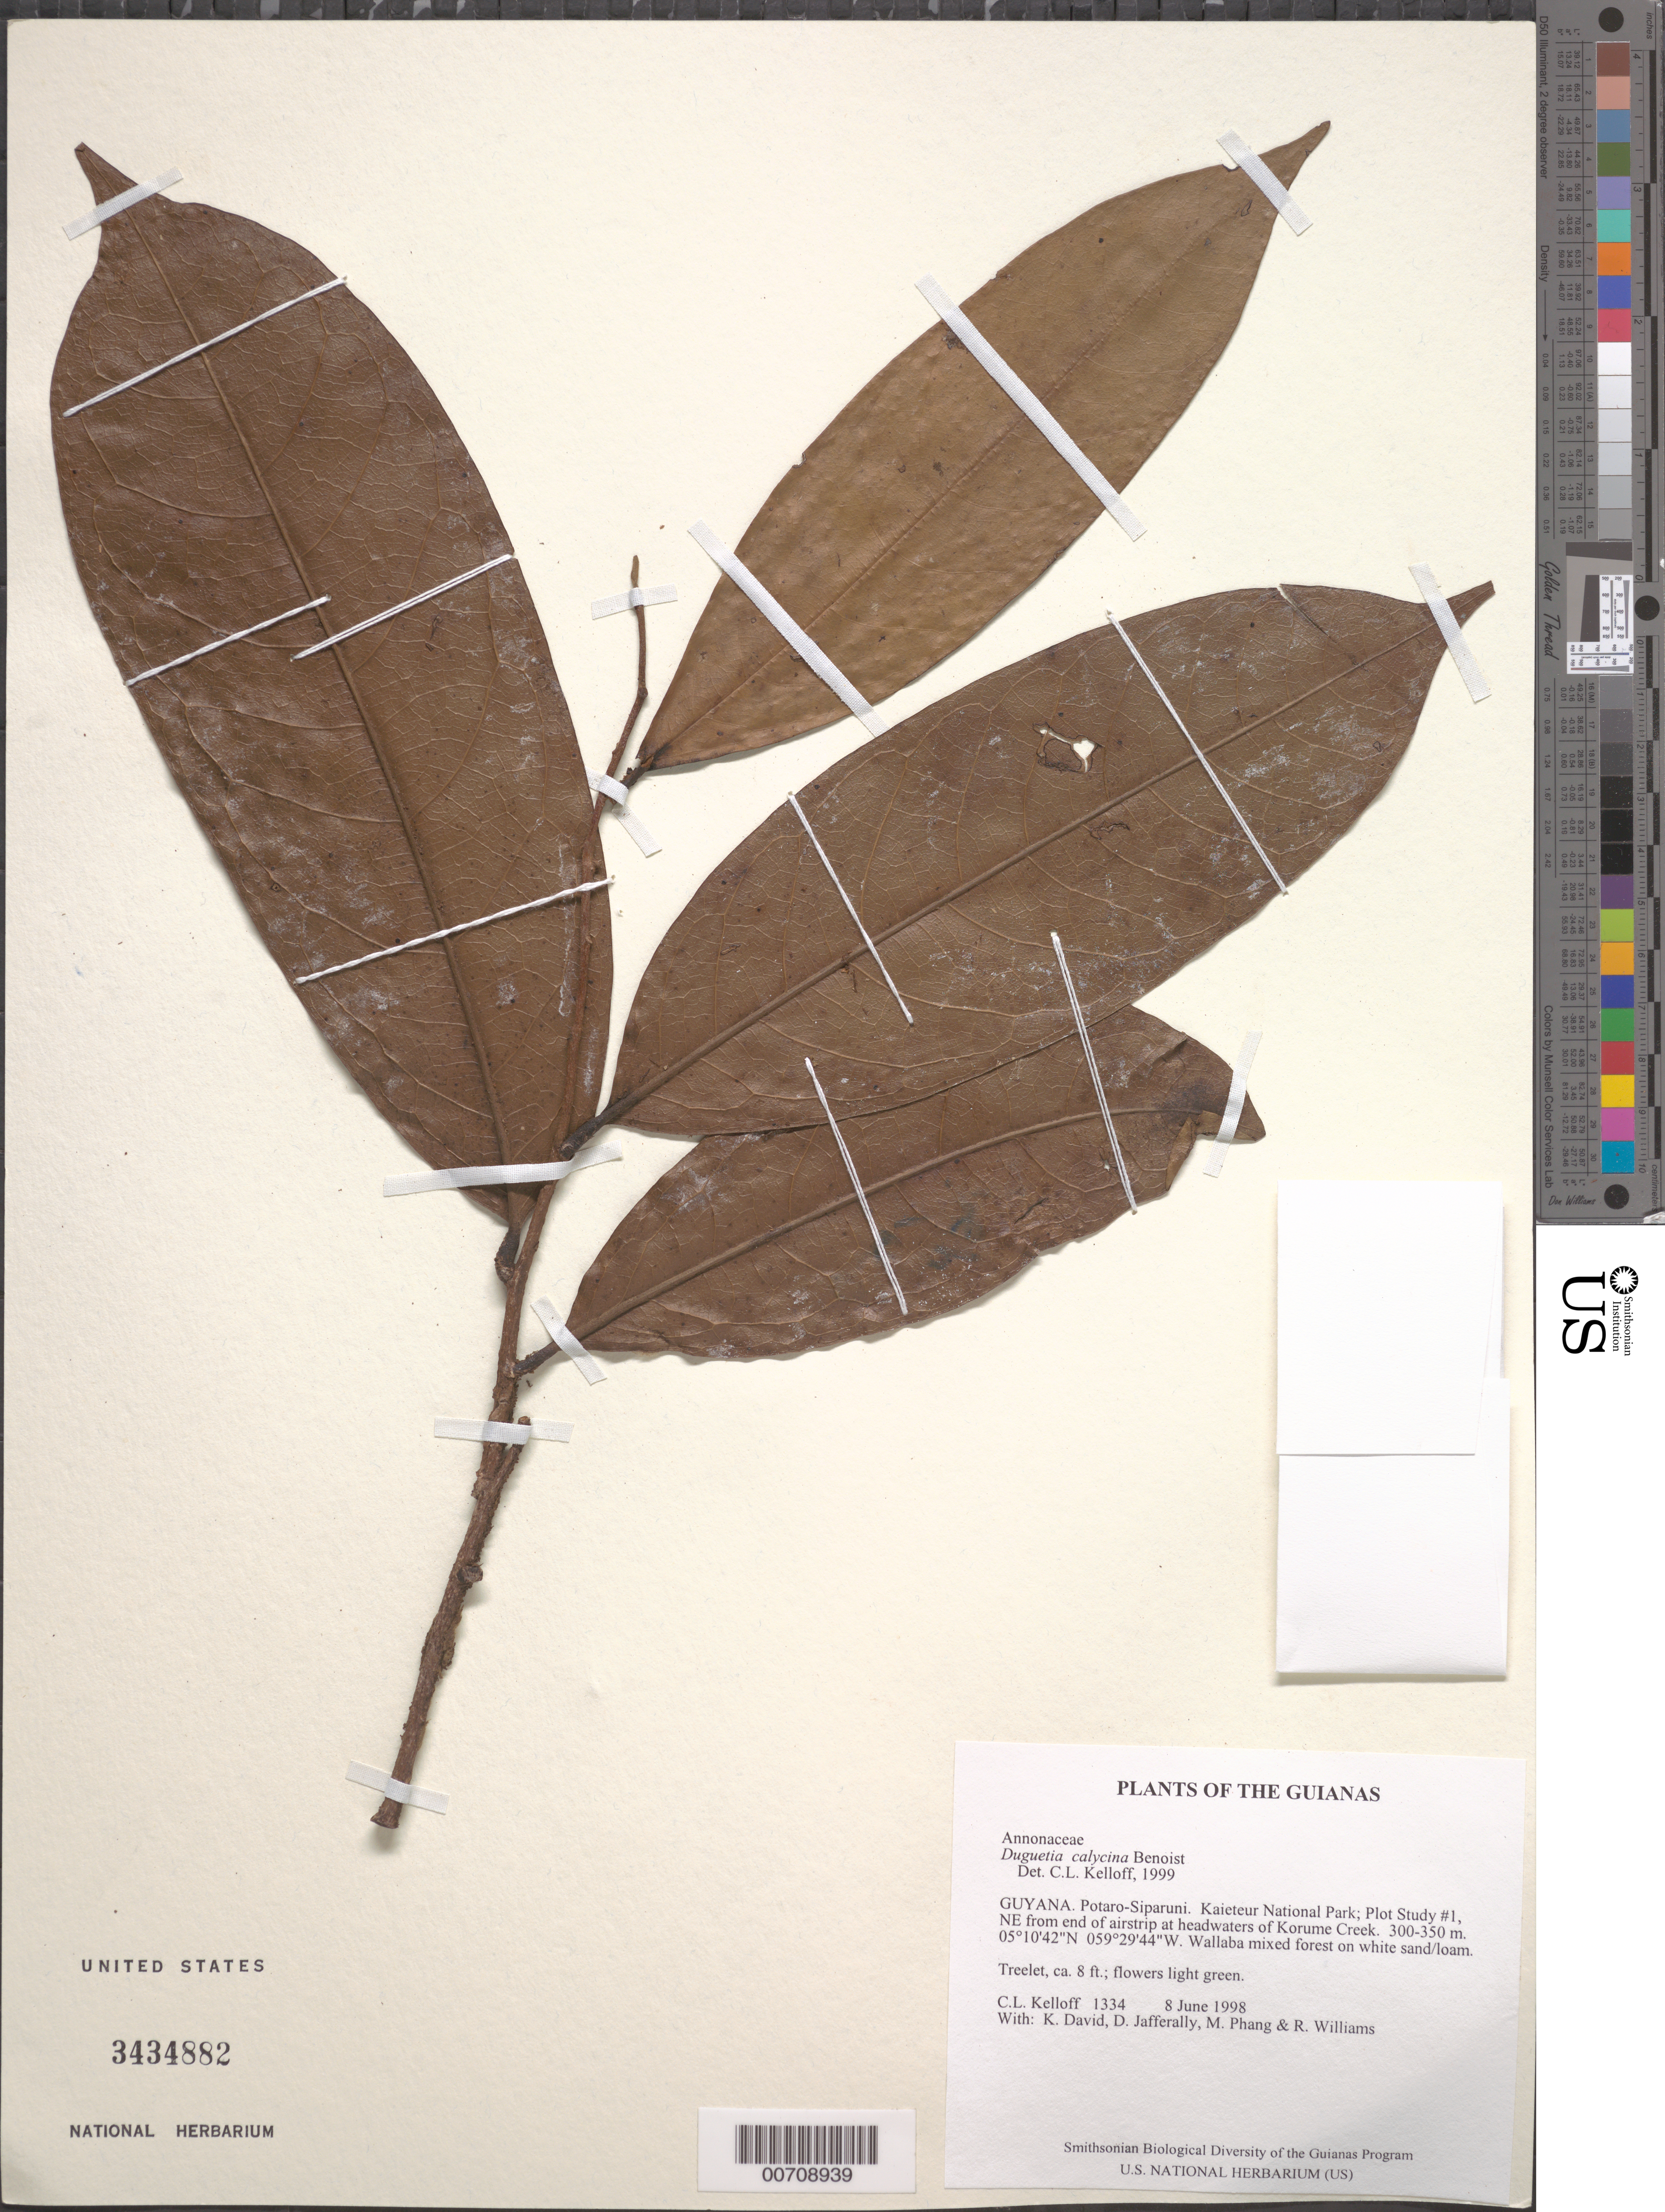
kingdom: Plantae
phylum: Tracheophyta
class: Magnoliopsida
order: Magnoliales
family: Annonaceae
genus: Duguetia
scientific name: Duguetia calycina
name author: Benoist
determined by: Kelloff, Carol L., (US), Smithsonian Institution - National Museum of Natural History (UNITED STATES)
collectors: C. L. Kelloff, K. David, D. Jafferally, M. Phang & R. Williams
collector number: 1334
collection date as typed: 8 June 1998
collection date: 1998-06-08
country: Guyana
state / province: Potaro-Siparuni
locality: Kaieteur National Park; Plot Study #1, NE from end of airstrip at headwaters of Korume Creek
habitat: Wallaba mixed forest on white sand/loam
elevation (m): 300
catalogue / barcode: US 3434882